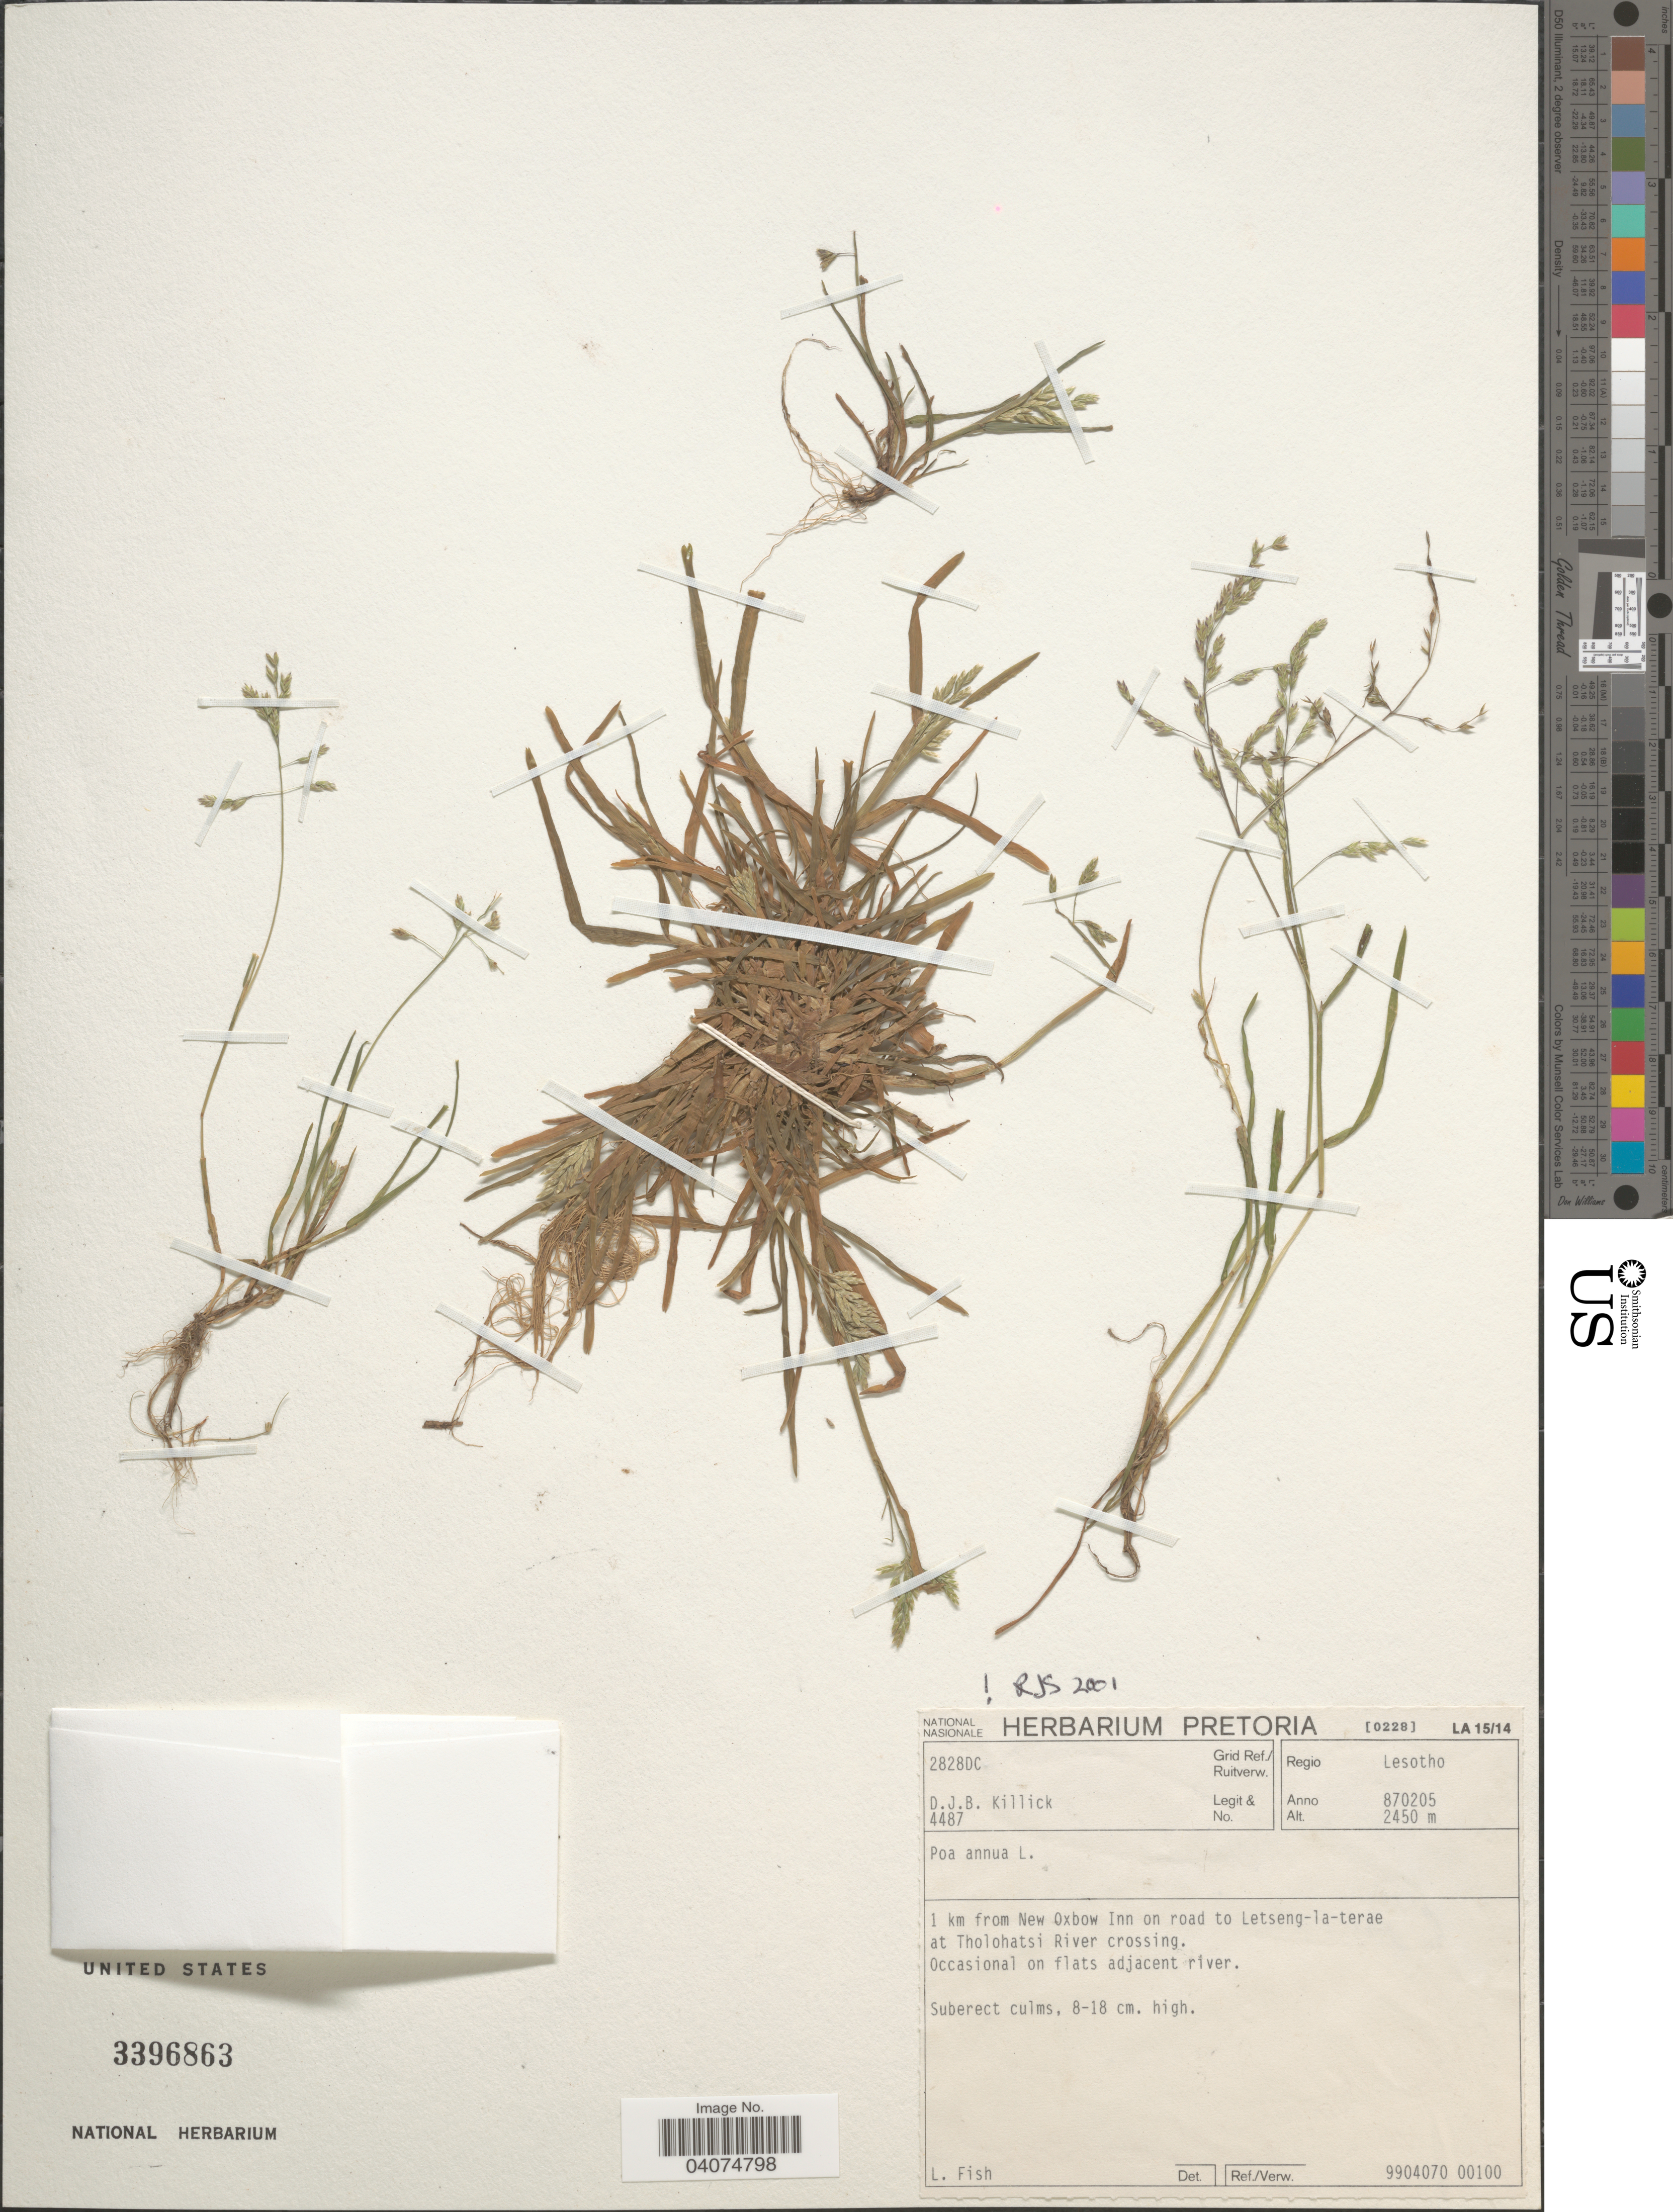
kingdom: Plantae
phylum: Tracheophyta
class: Liliopsida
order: Poales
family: Poaceae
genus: Poa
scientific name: Poa annua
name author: L.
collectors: D. Killick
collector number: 4487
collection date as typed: Transcribed d/m/y: 5/2/87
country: Lesotho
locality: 2828DC Grid Ref./Ruitverw. Regio Lesotho. 1 km from New Oxbow Inn on road to Letseng-la-terae at Tholohatsi River crossing.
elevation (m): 2450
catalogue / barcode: US 3396863